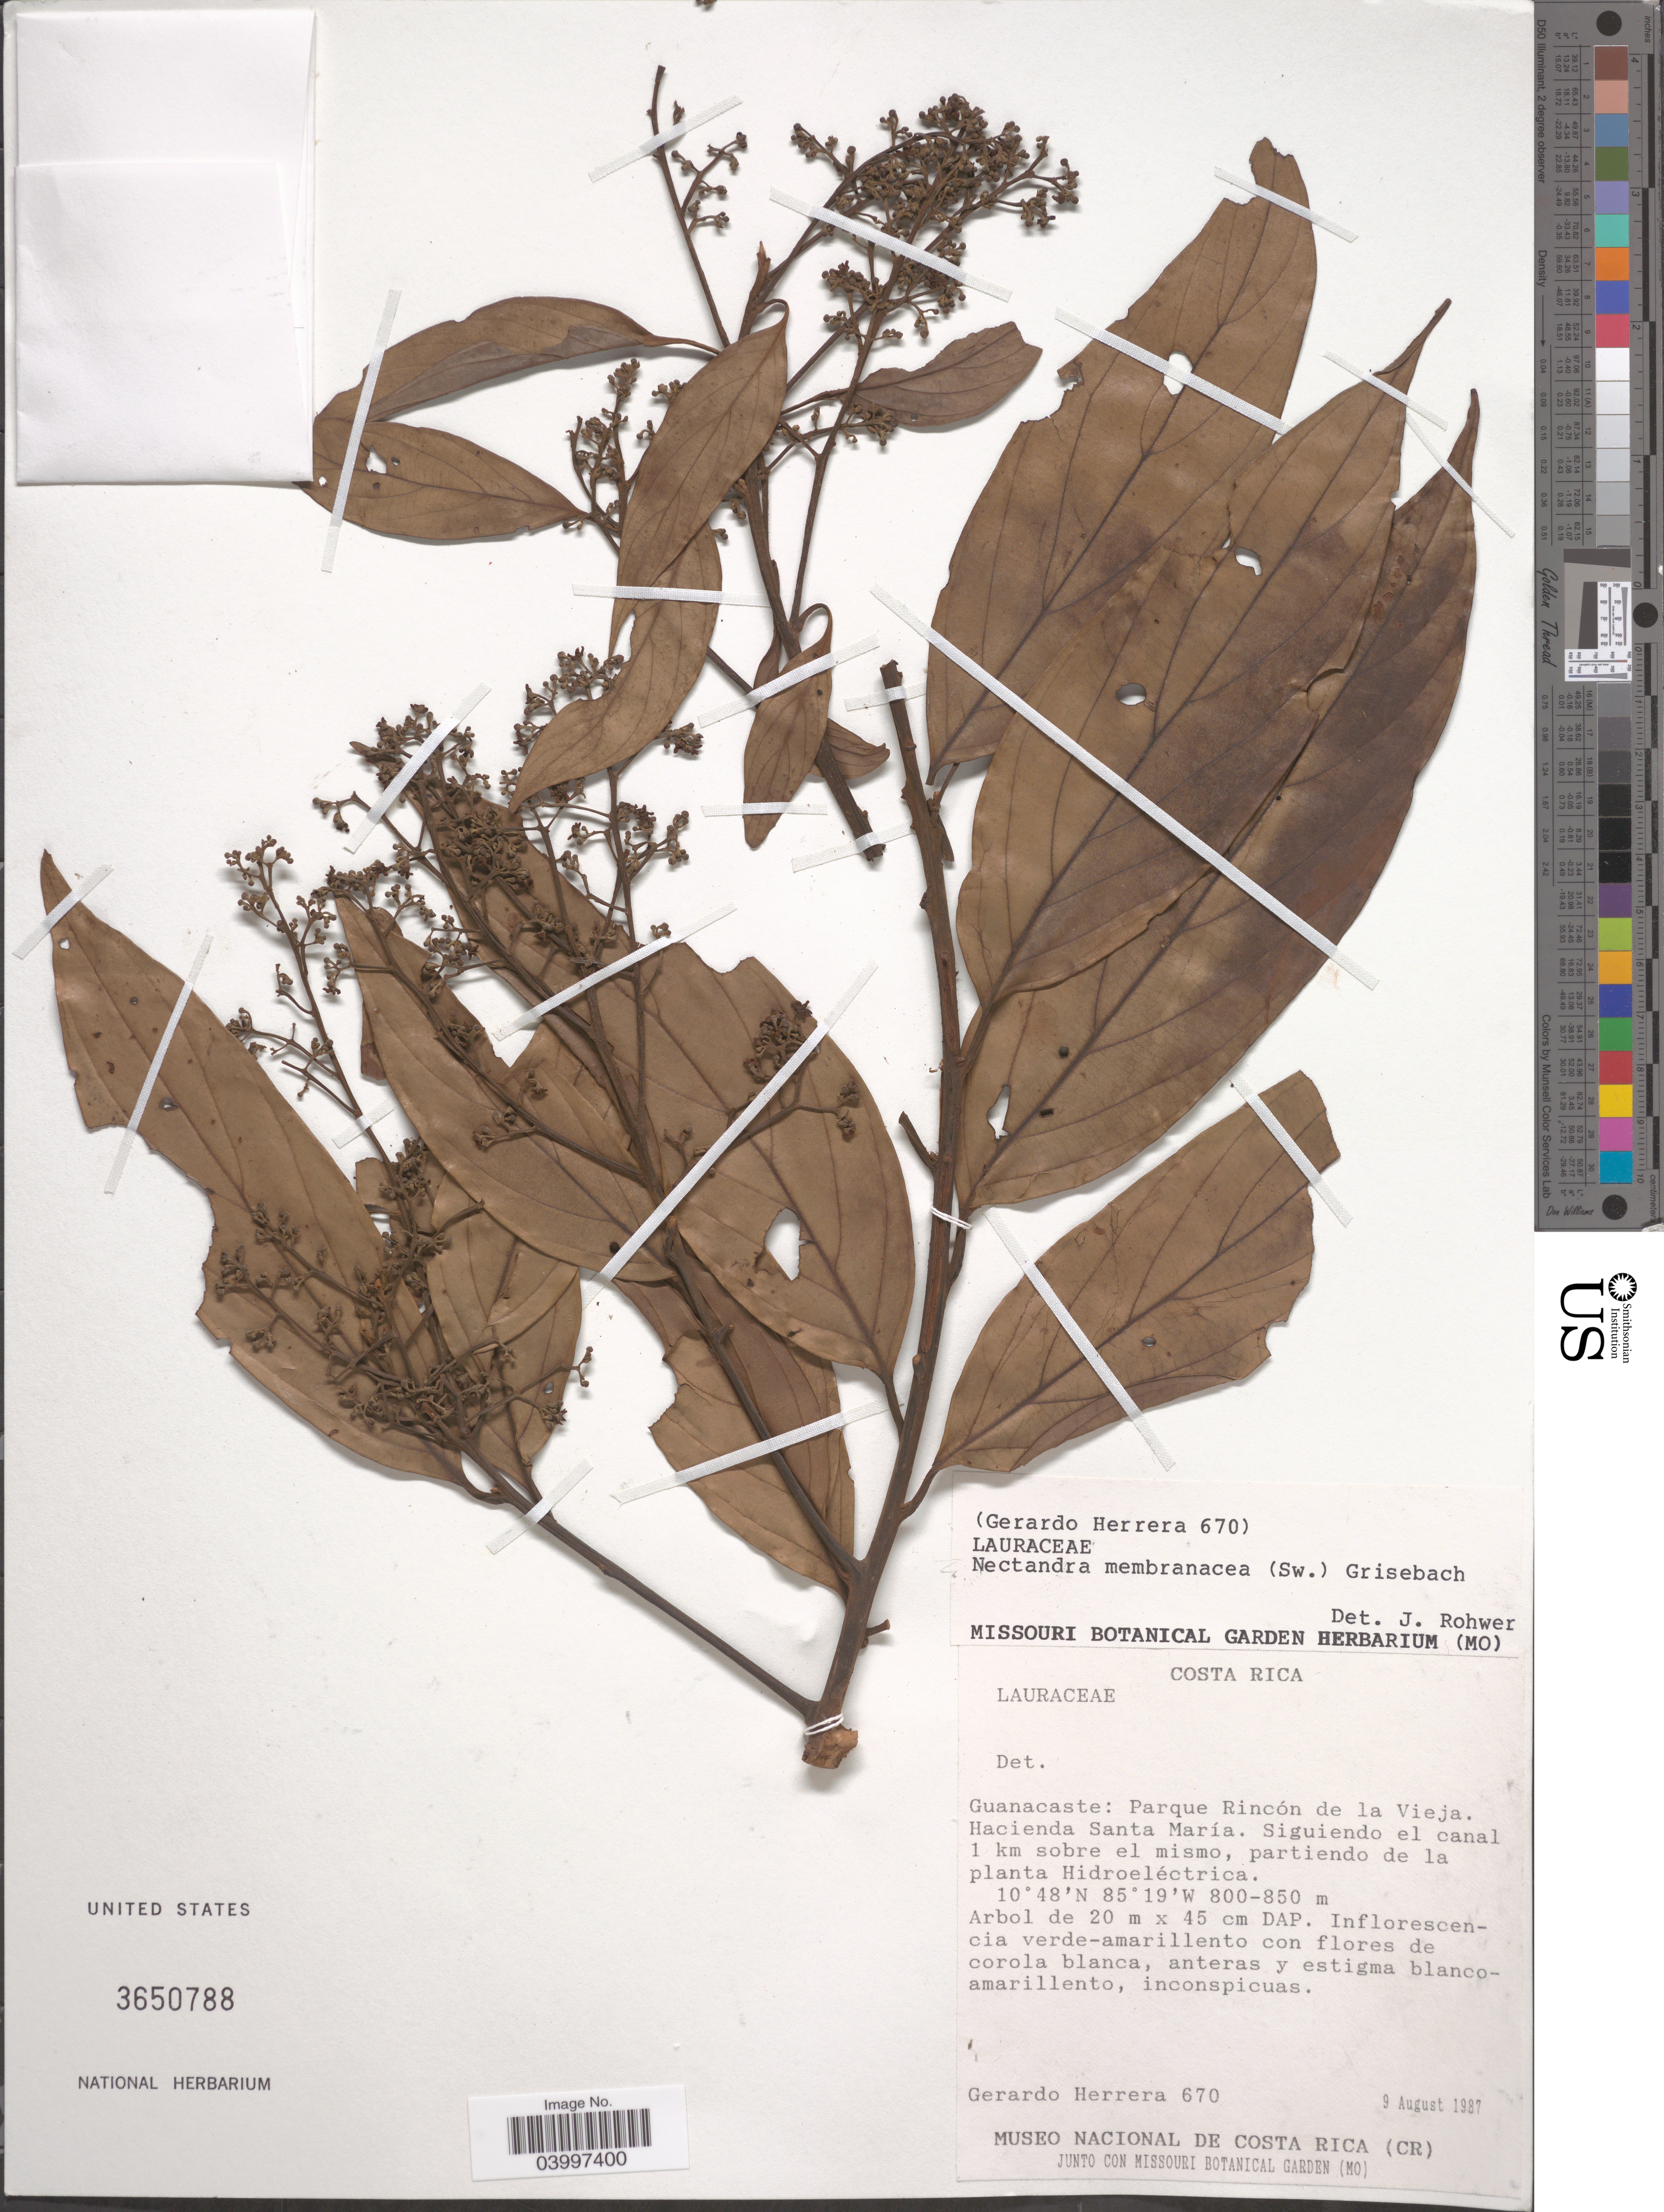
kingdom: Plantae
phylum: Tracheophyta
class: Magnoliopsida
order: Laurales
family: Lauraceae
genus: Nectandra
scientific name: Nectandra membranacea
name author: (Sw.) Griseb.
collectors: G. Herrera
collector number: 670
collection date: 1987-08-09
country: Costa Rica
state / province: Guanacaste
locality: Parque Rincón de la Vieja. Hacienda Santa María. Siguiendo el canal 1 km sobre el mismo, partiendo de la planta Hidroeléctrica.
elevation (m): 800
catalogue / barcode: US 3650788